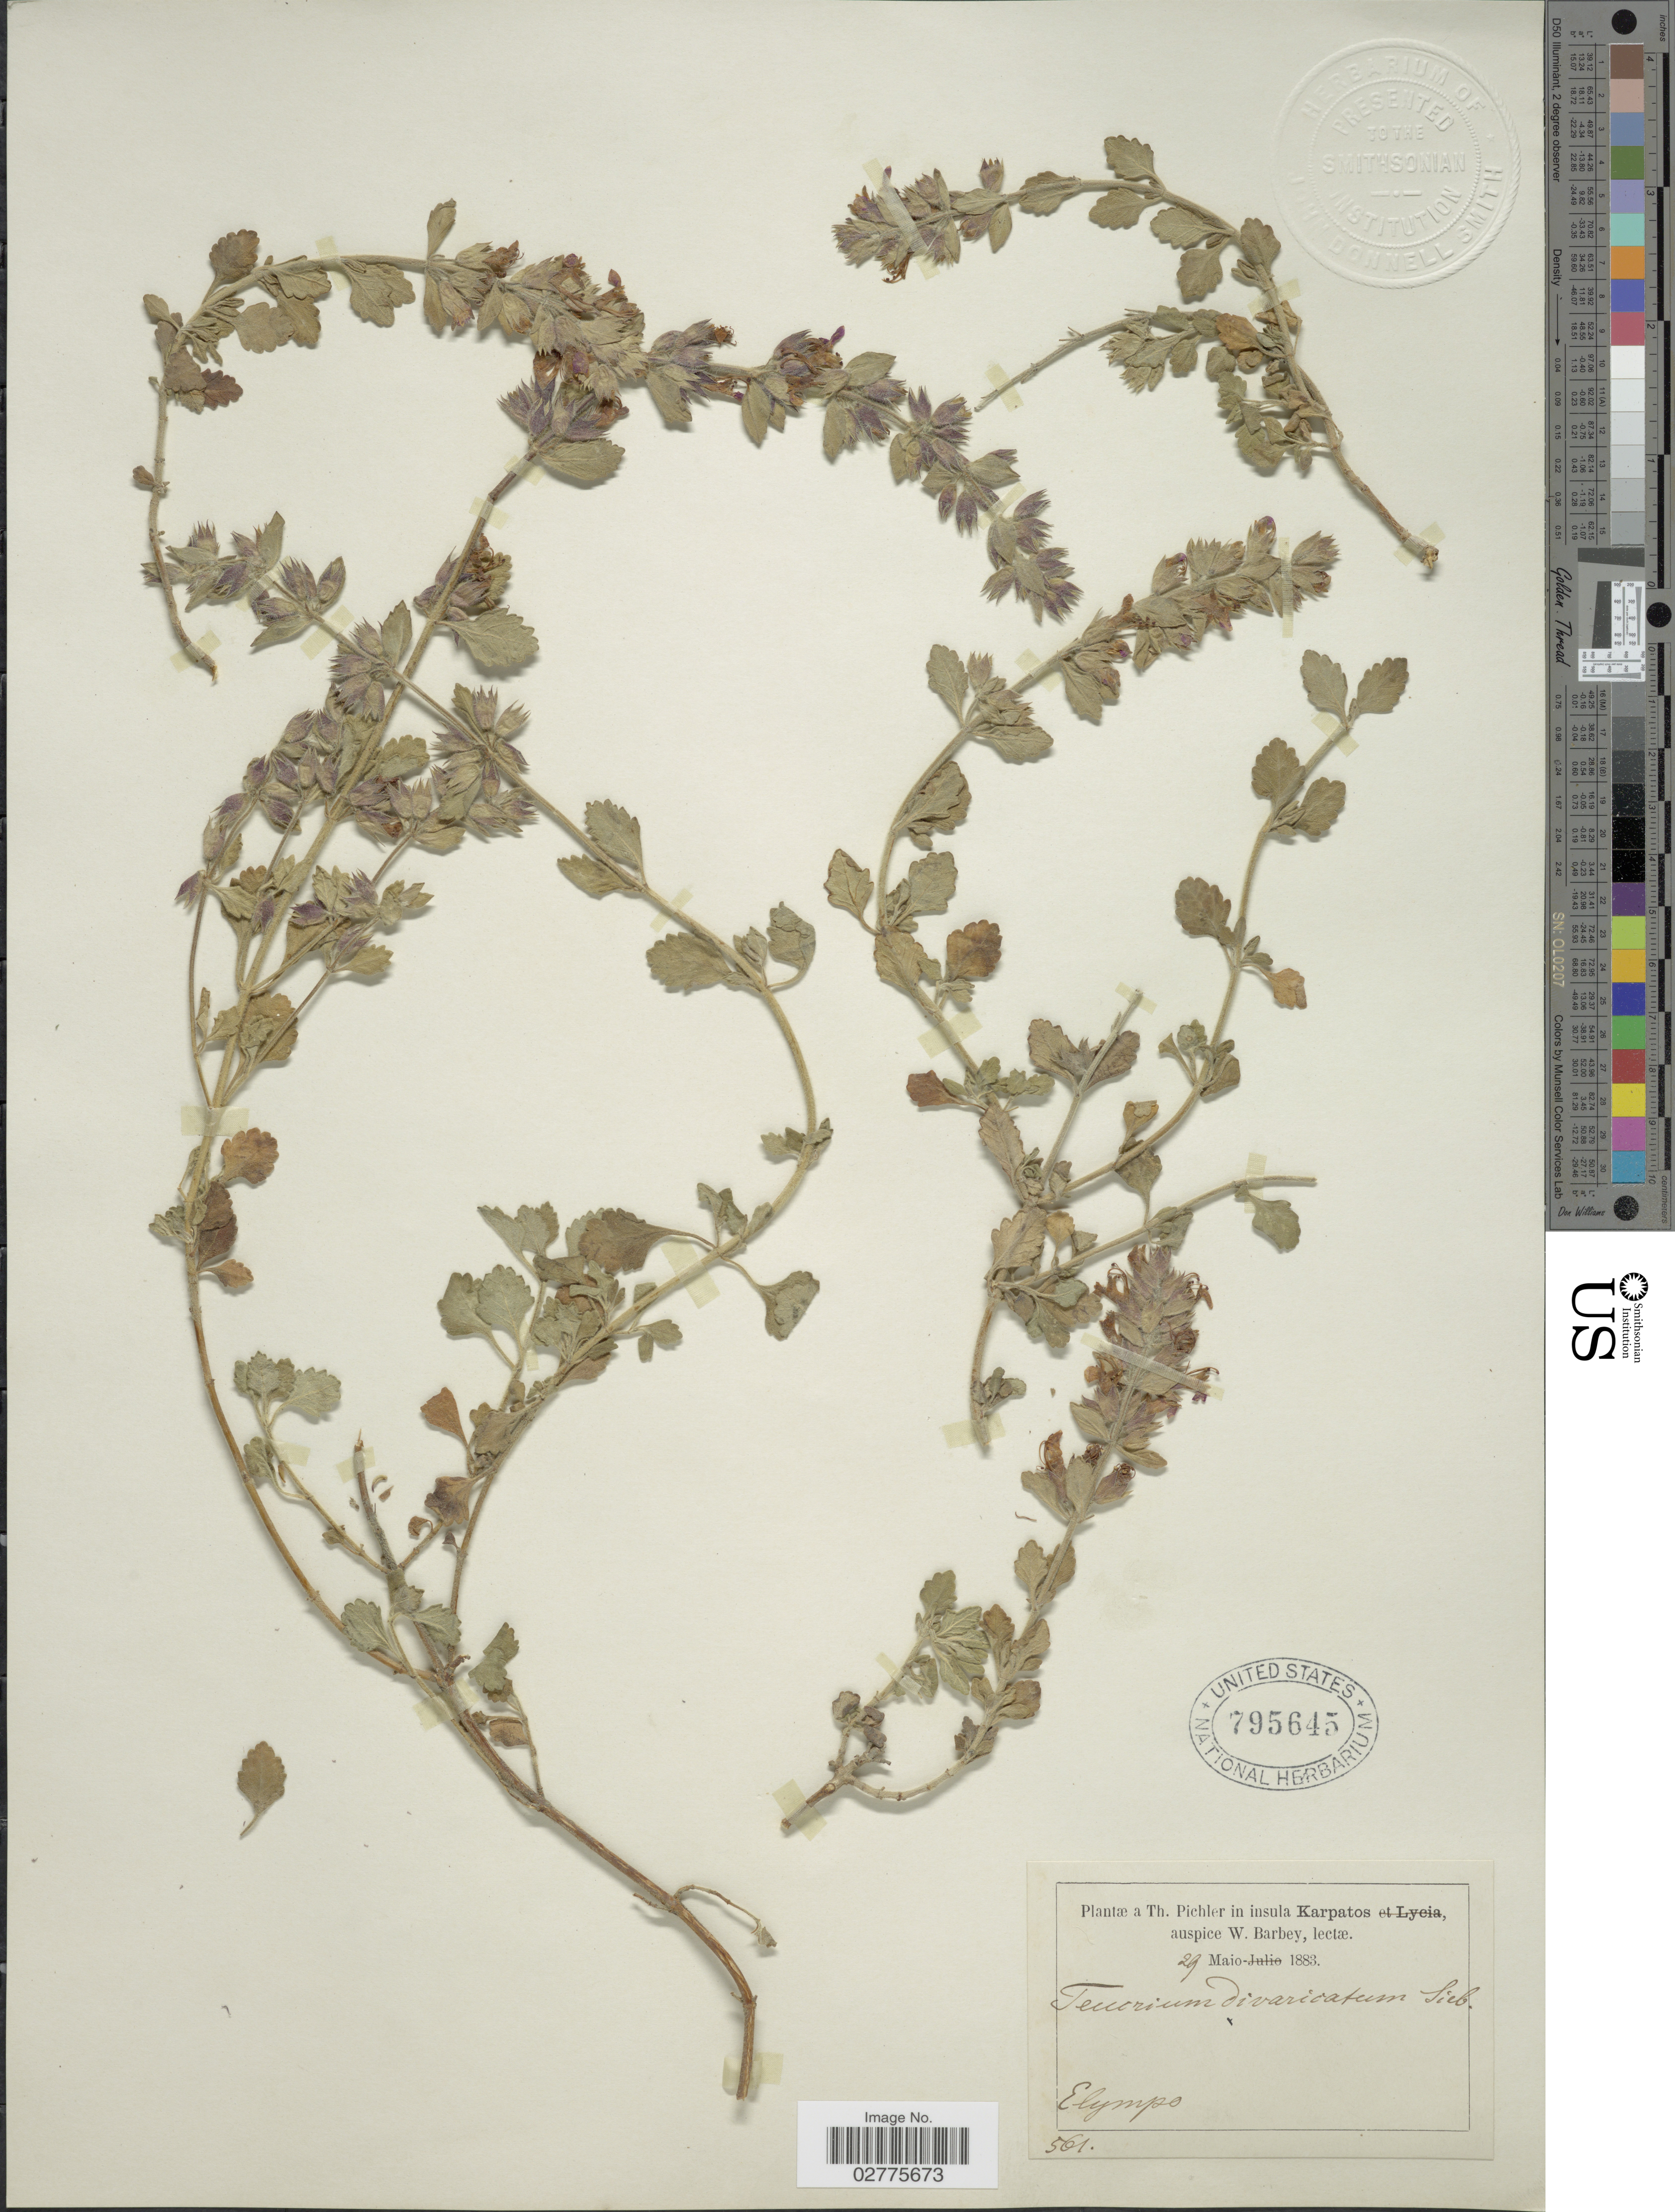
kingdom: Plantae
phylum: Tracheophyta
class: Magnoliopsida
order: Lamiales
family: Lamiaceae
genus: Teucrium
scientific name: Teucrium divaricatum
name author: Sieber ex Heldr.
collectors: T. Pichler & W. Barbey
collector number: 561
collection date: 1883-05-29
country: Greece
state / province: South Aegean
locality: Insula Karpatos, Elympo.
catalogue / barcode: US 795645